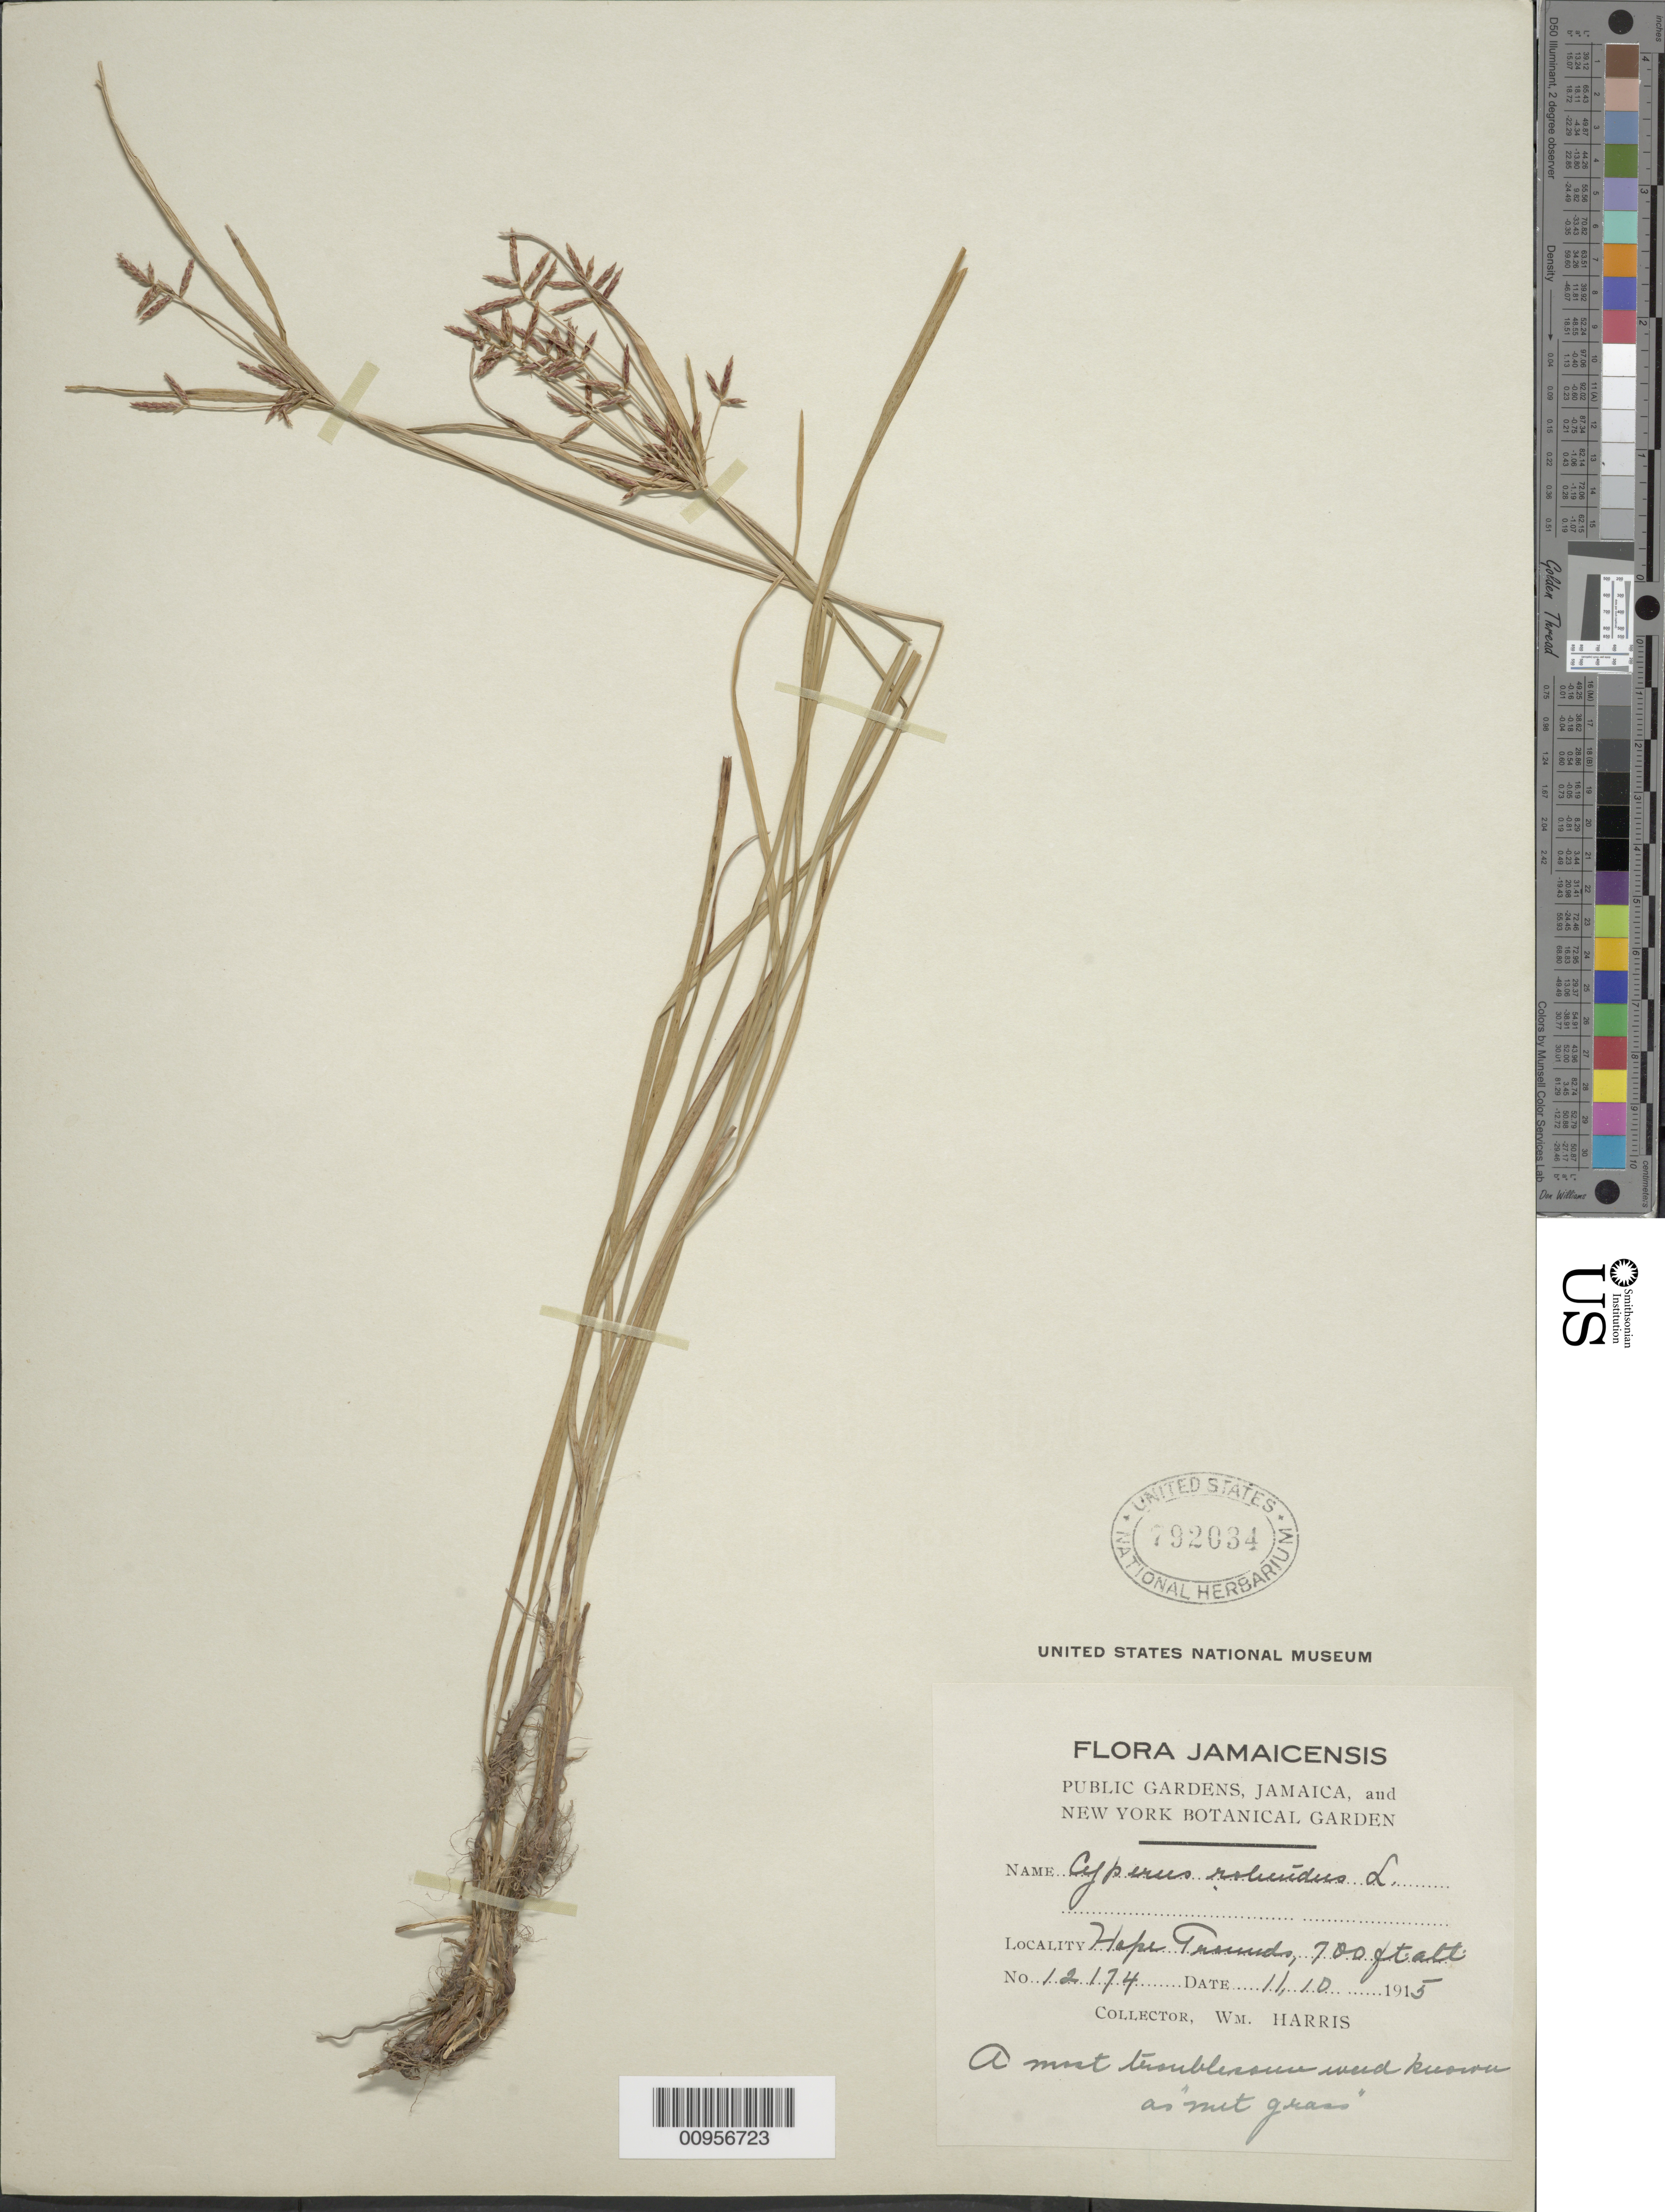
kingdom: Plantae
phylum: Tracheophyta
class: Liliopsida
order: Poales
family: Cyperaceae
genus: Cyperus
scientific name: Cyperus rotundus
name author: L.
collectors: W. H. Harris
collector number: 12174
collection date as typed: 11 Oct 1915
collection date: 1915-10-11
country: Jamaica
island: Jamaica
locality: Hope Grounds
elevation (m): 213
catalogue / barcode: US 792034